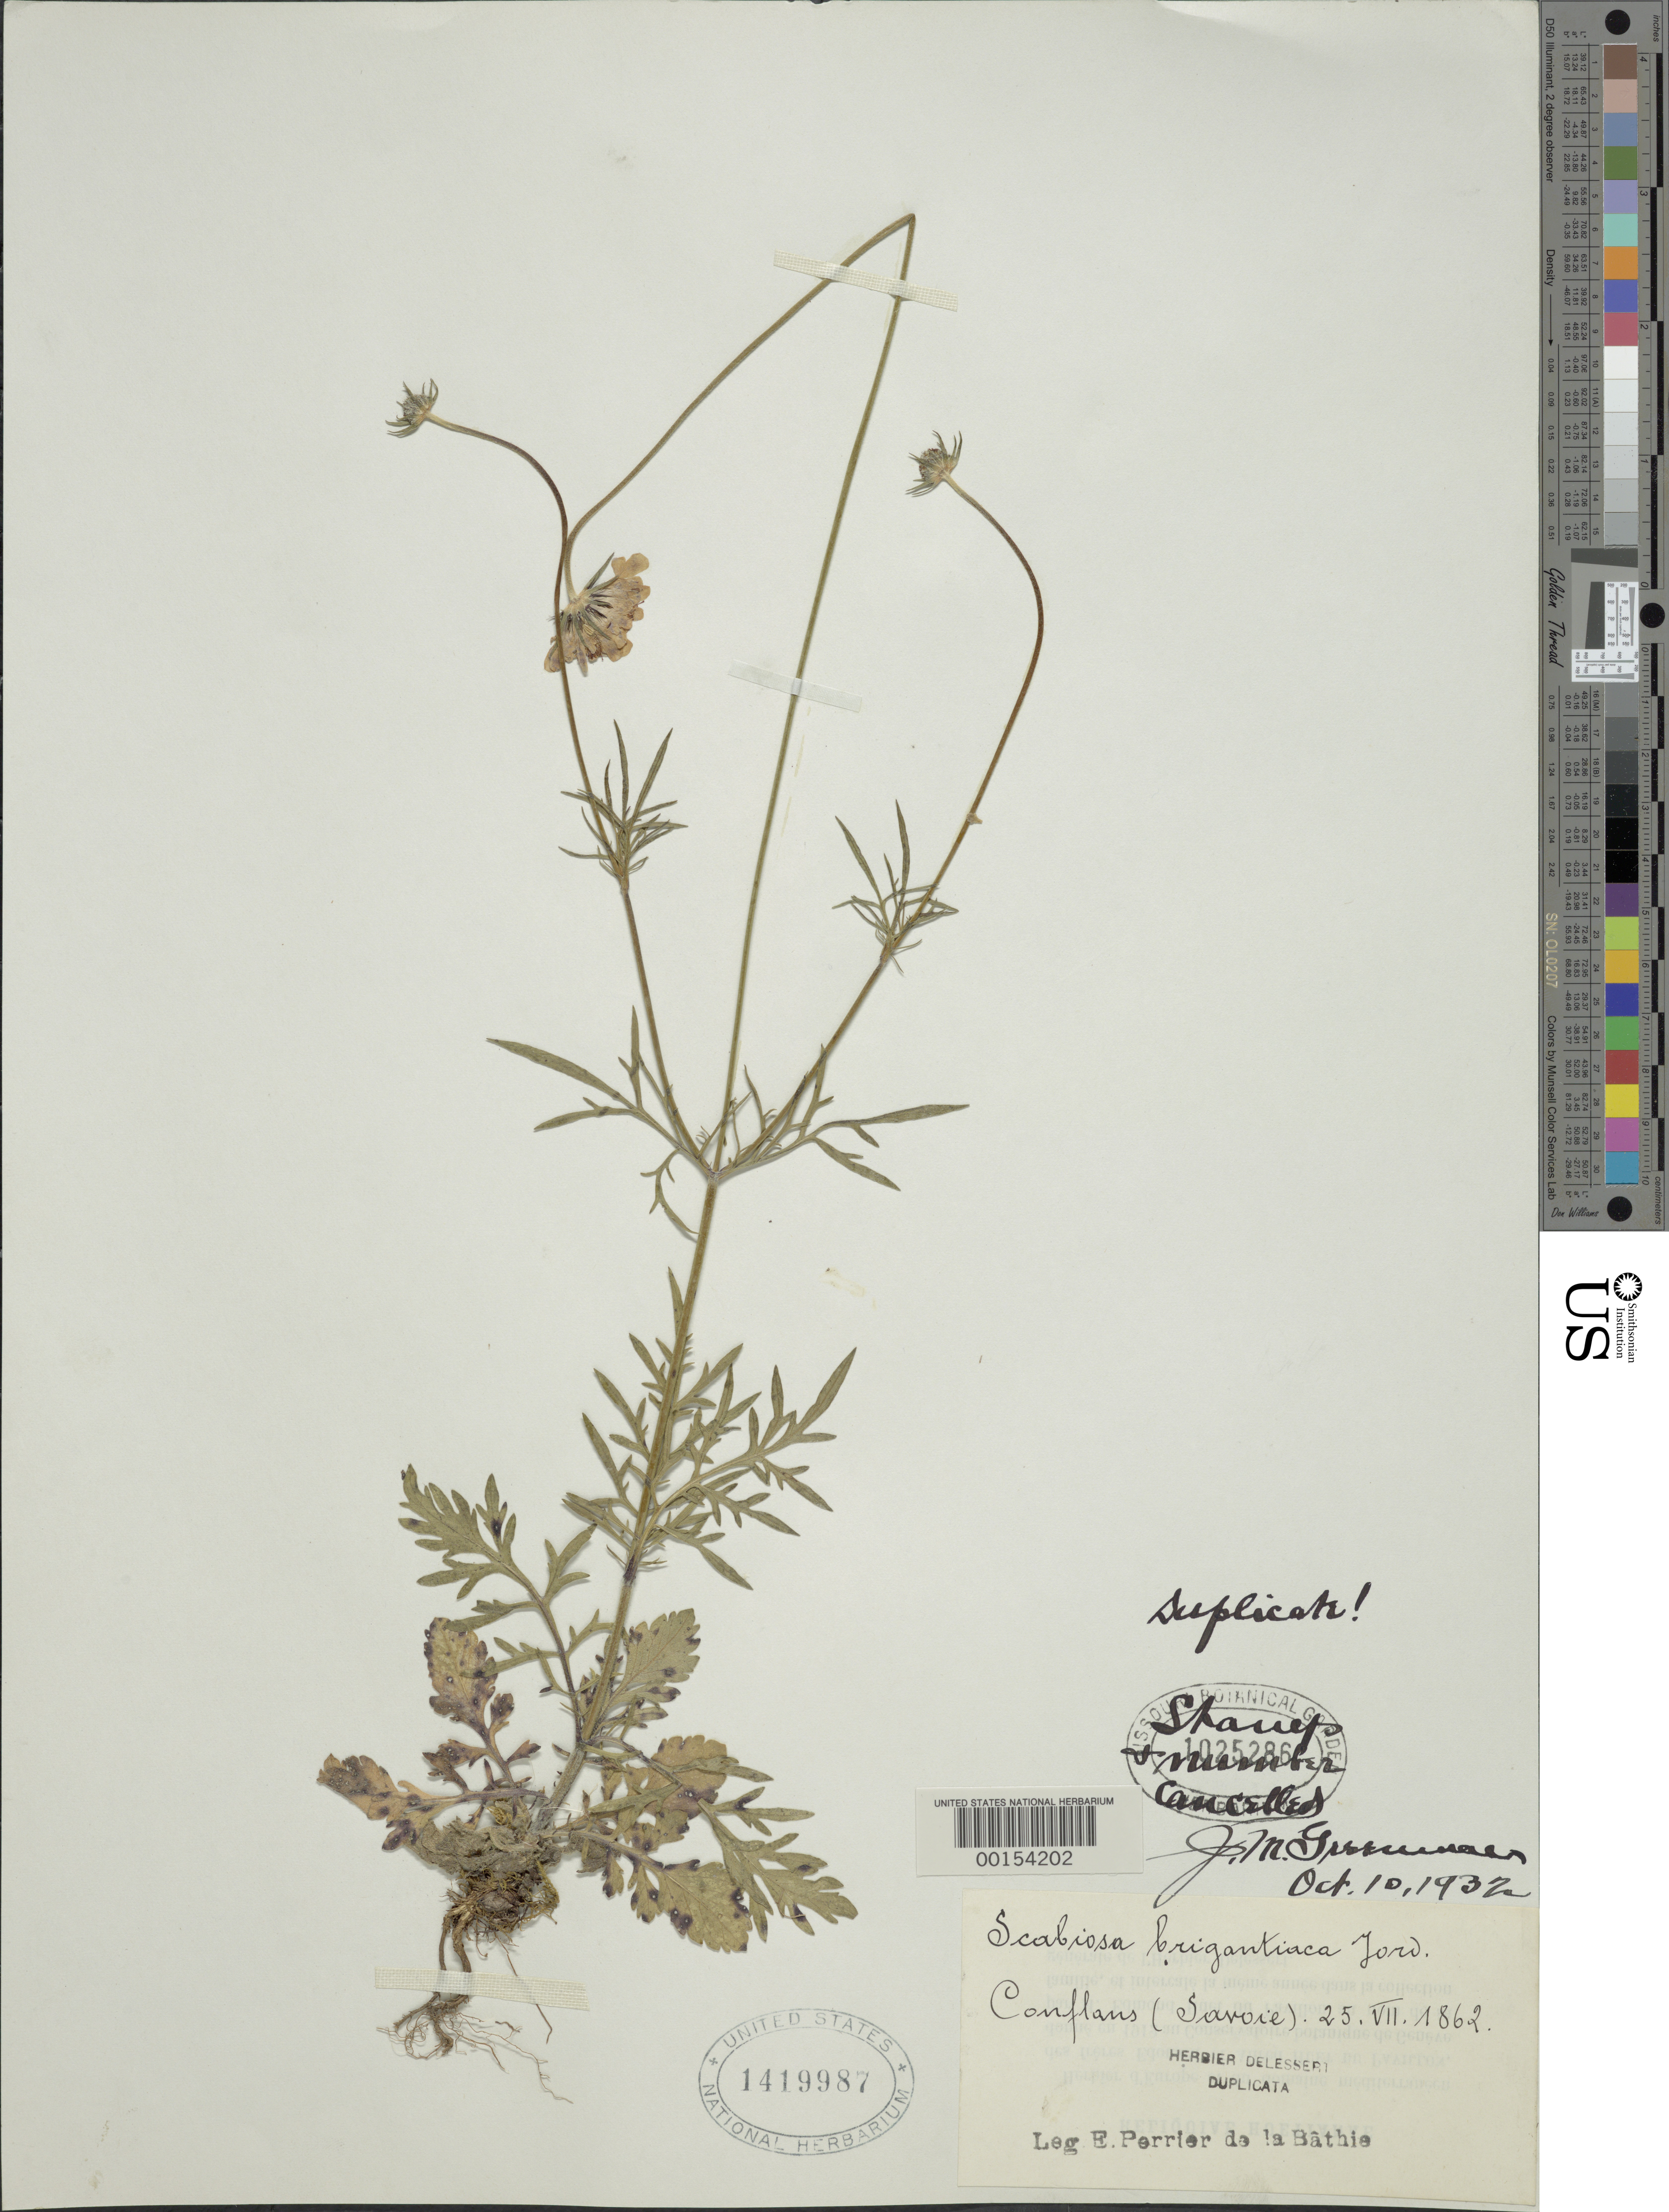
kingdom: Plantae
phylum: Tracheophyta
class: Magnoliopsida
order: Dipsacales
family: Caprifoliaceae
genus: Scabiosa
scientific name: Scabiosa brigantiaca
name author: Jord.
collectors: E. Perrier de la Bâthie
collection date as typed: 25 Jul 1862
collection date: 1862-07-25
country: France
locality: Conflans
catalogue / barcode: US 1419987